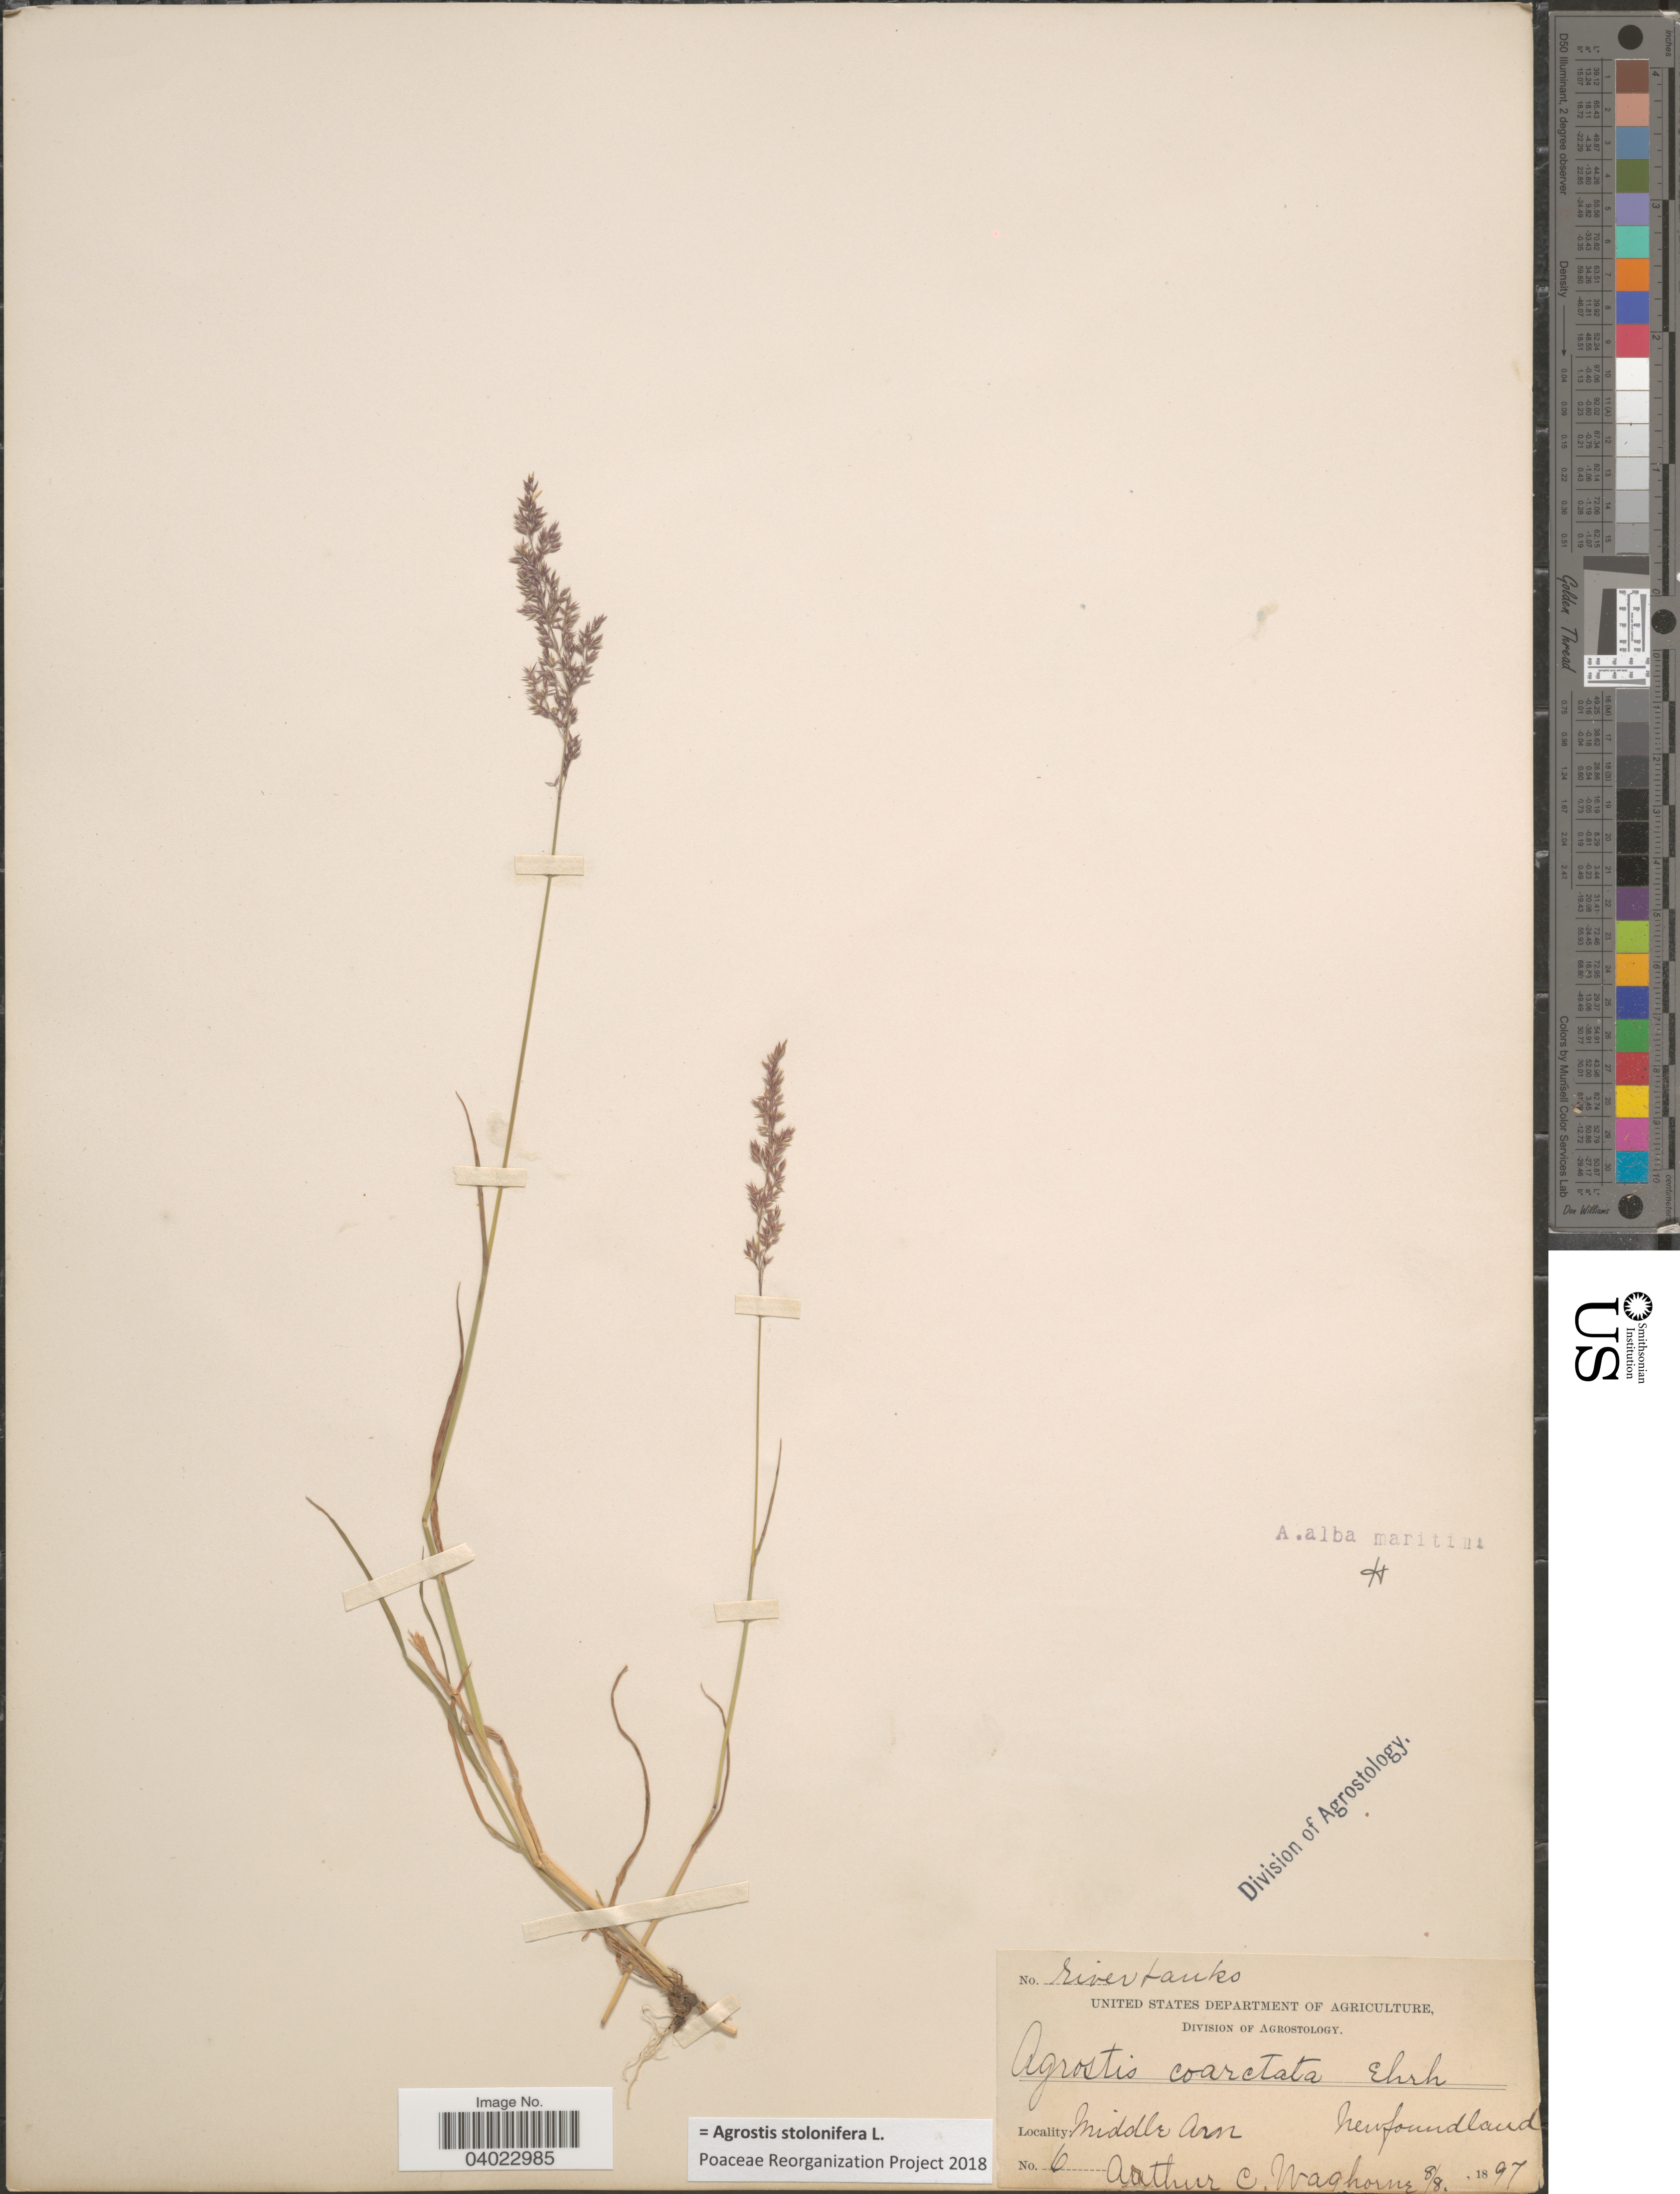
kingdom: Plantae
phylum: Tracheophyta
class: Liliopsida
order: Poales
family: Poaceae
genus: Agrostis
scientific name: Agrostis stolonifera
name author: L.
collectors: A. Waghorne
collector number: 6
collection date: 1897-08-08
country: Canada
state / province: Newfoundland and Labrador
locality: Middle Arm.